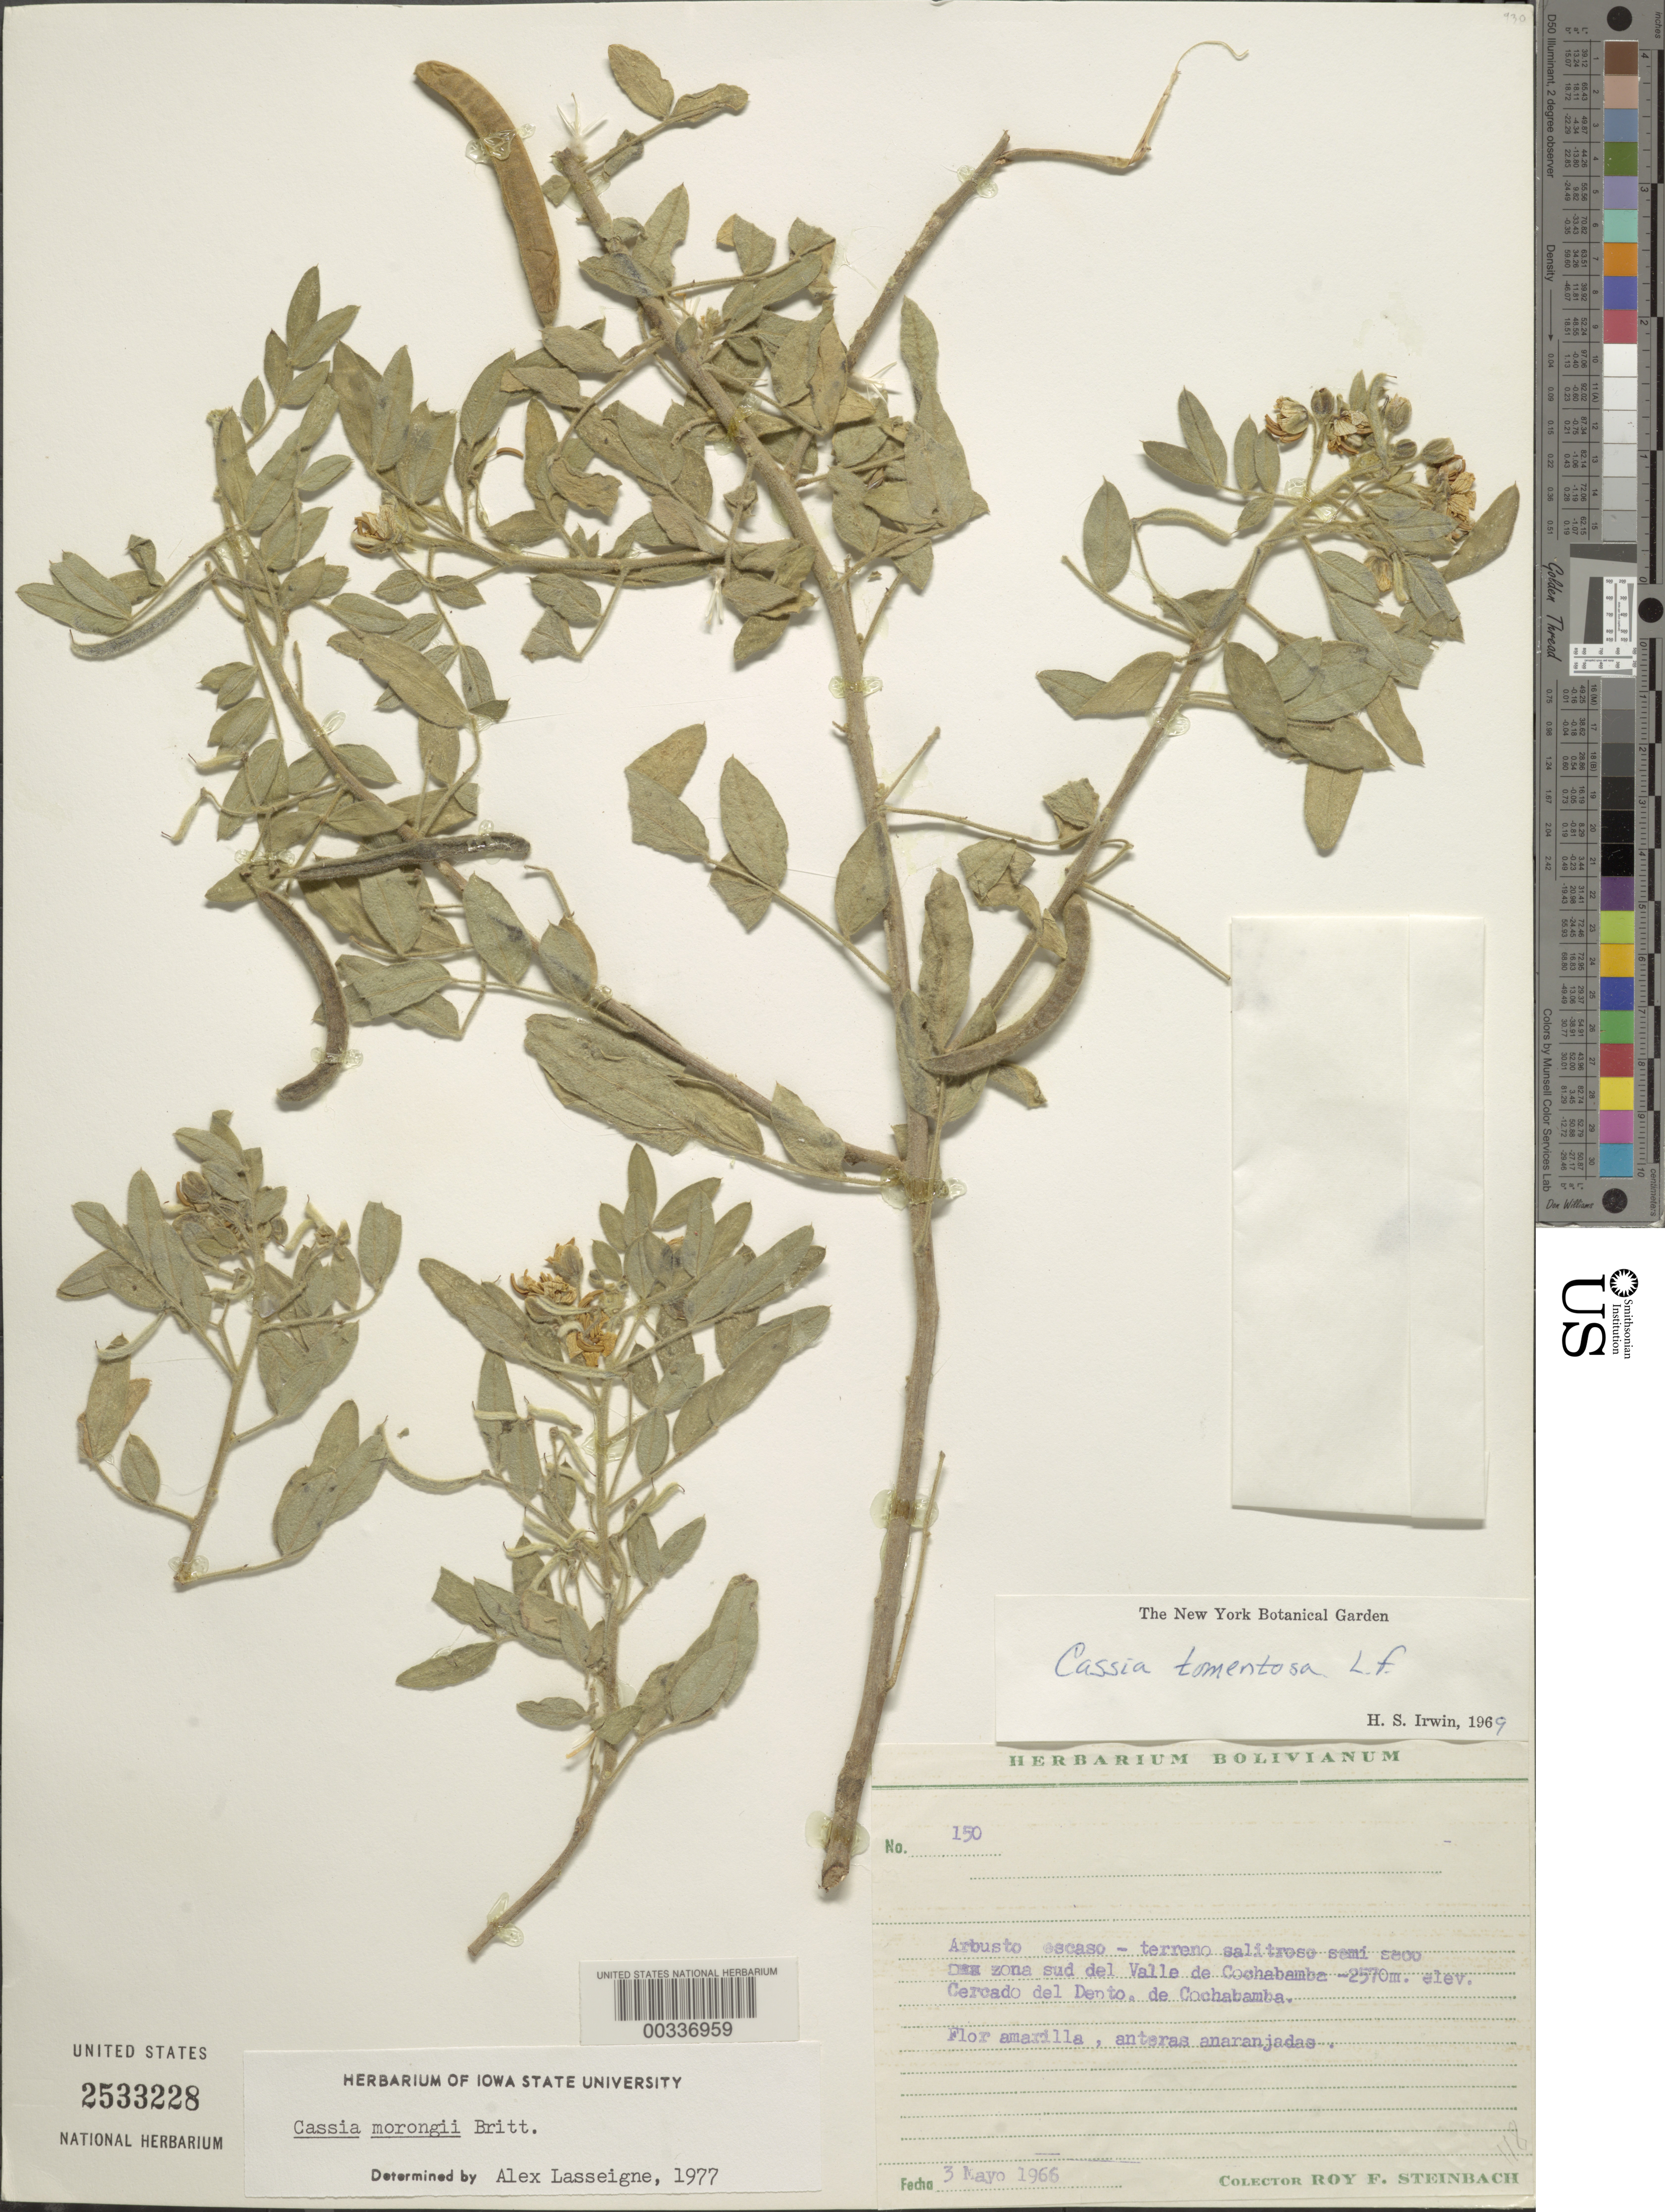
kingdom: Plantae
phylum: Tracheophyta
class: Magnoliopsida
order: Fabales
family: Fabaceae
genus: Senna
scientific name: Senna morongii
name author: (Britton) H.S. Irwin & Barneby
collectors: R. F. Steinbach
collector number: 150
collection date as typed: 03 May 1966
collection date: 1966-05-03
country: Bolivia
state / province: Cochabamba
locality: ZoneS of Valle de Cochabamba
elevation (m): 2570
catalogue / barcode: US 2533228